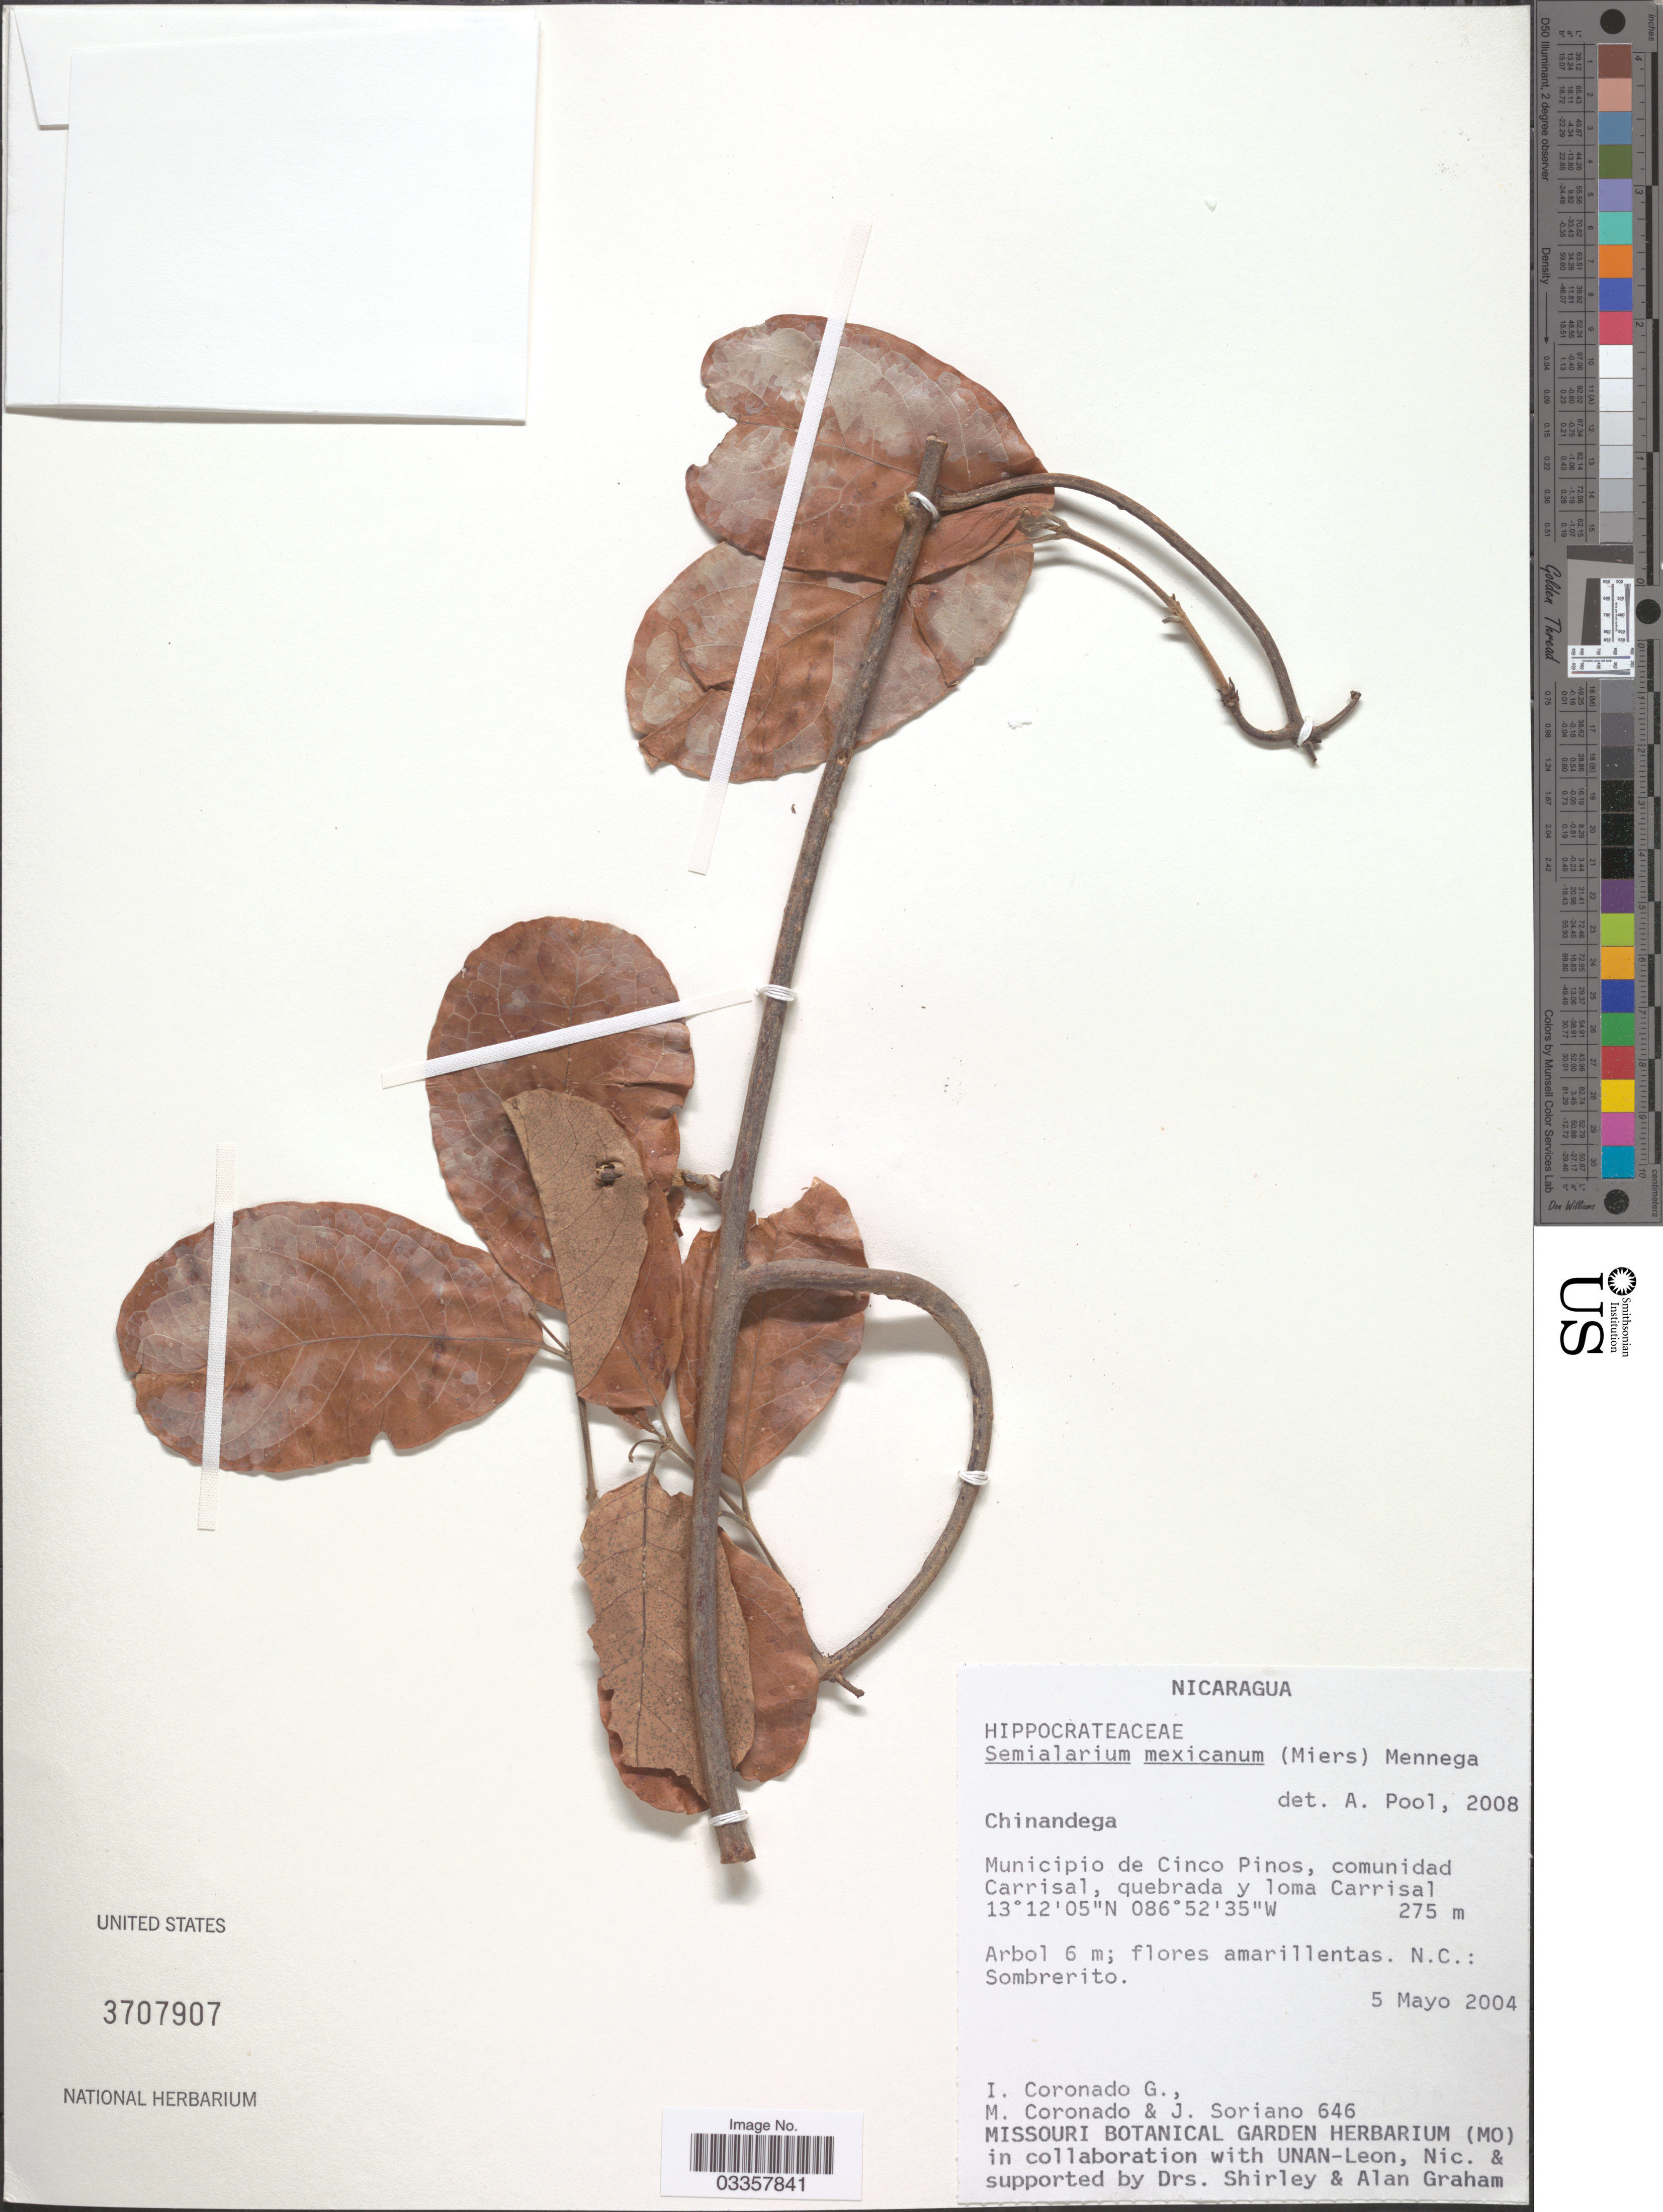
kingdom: Plantae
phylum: Tracheophyta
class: Magnoliopsida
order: Celastrales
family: Celastraceae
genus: Semialarium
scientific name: Semialarium mexicanum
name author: (Miers) Mennega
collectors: I. Coronado, M. Coronado & J. Soriano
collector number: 646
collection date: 2004-05-05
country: Nicaragua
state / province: Chinandega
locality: Municipio de Cinco Pinos, comunidad Carrisal, quebrada y loma Carrisal.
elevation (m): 275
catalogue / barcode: US 3707907